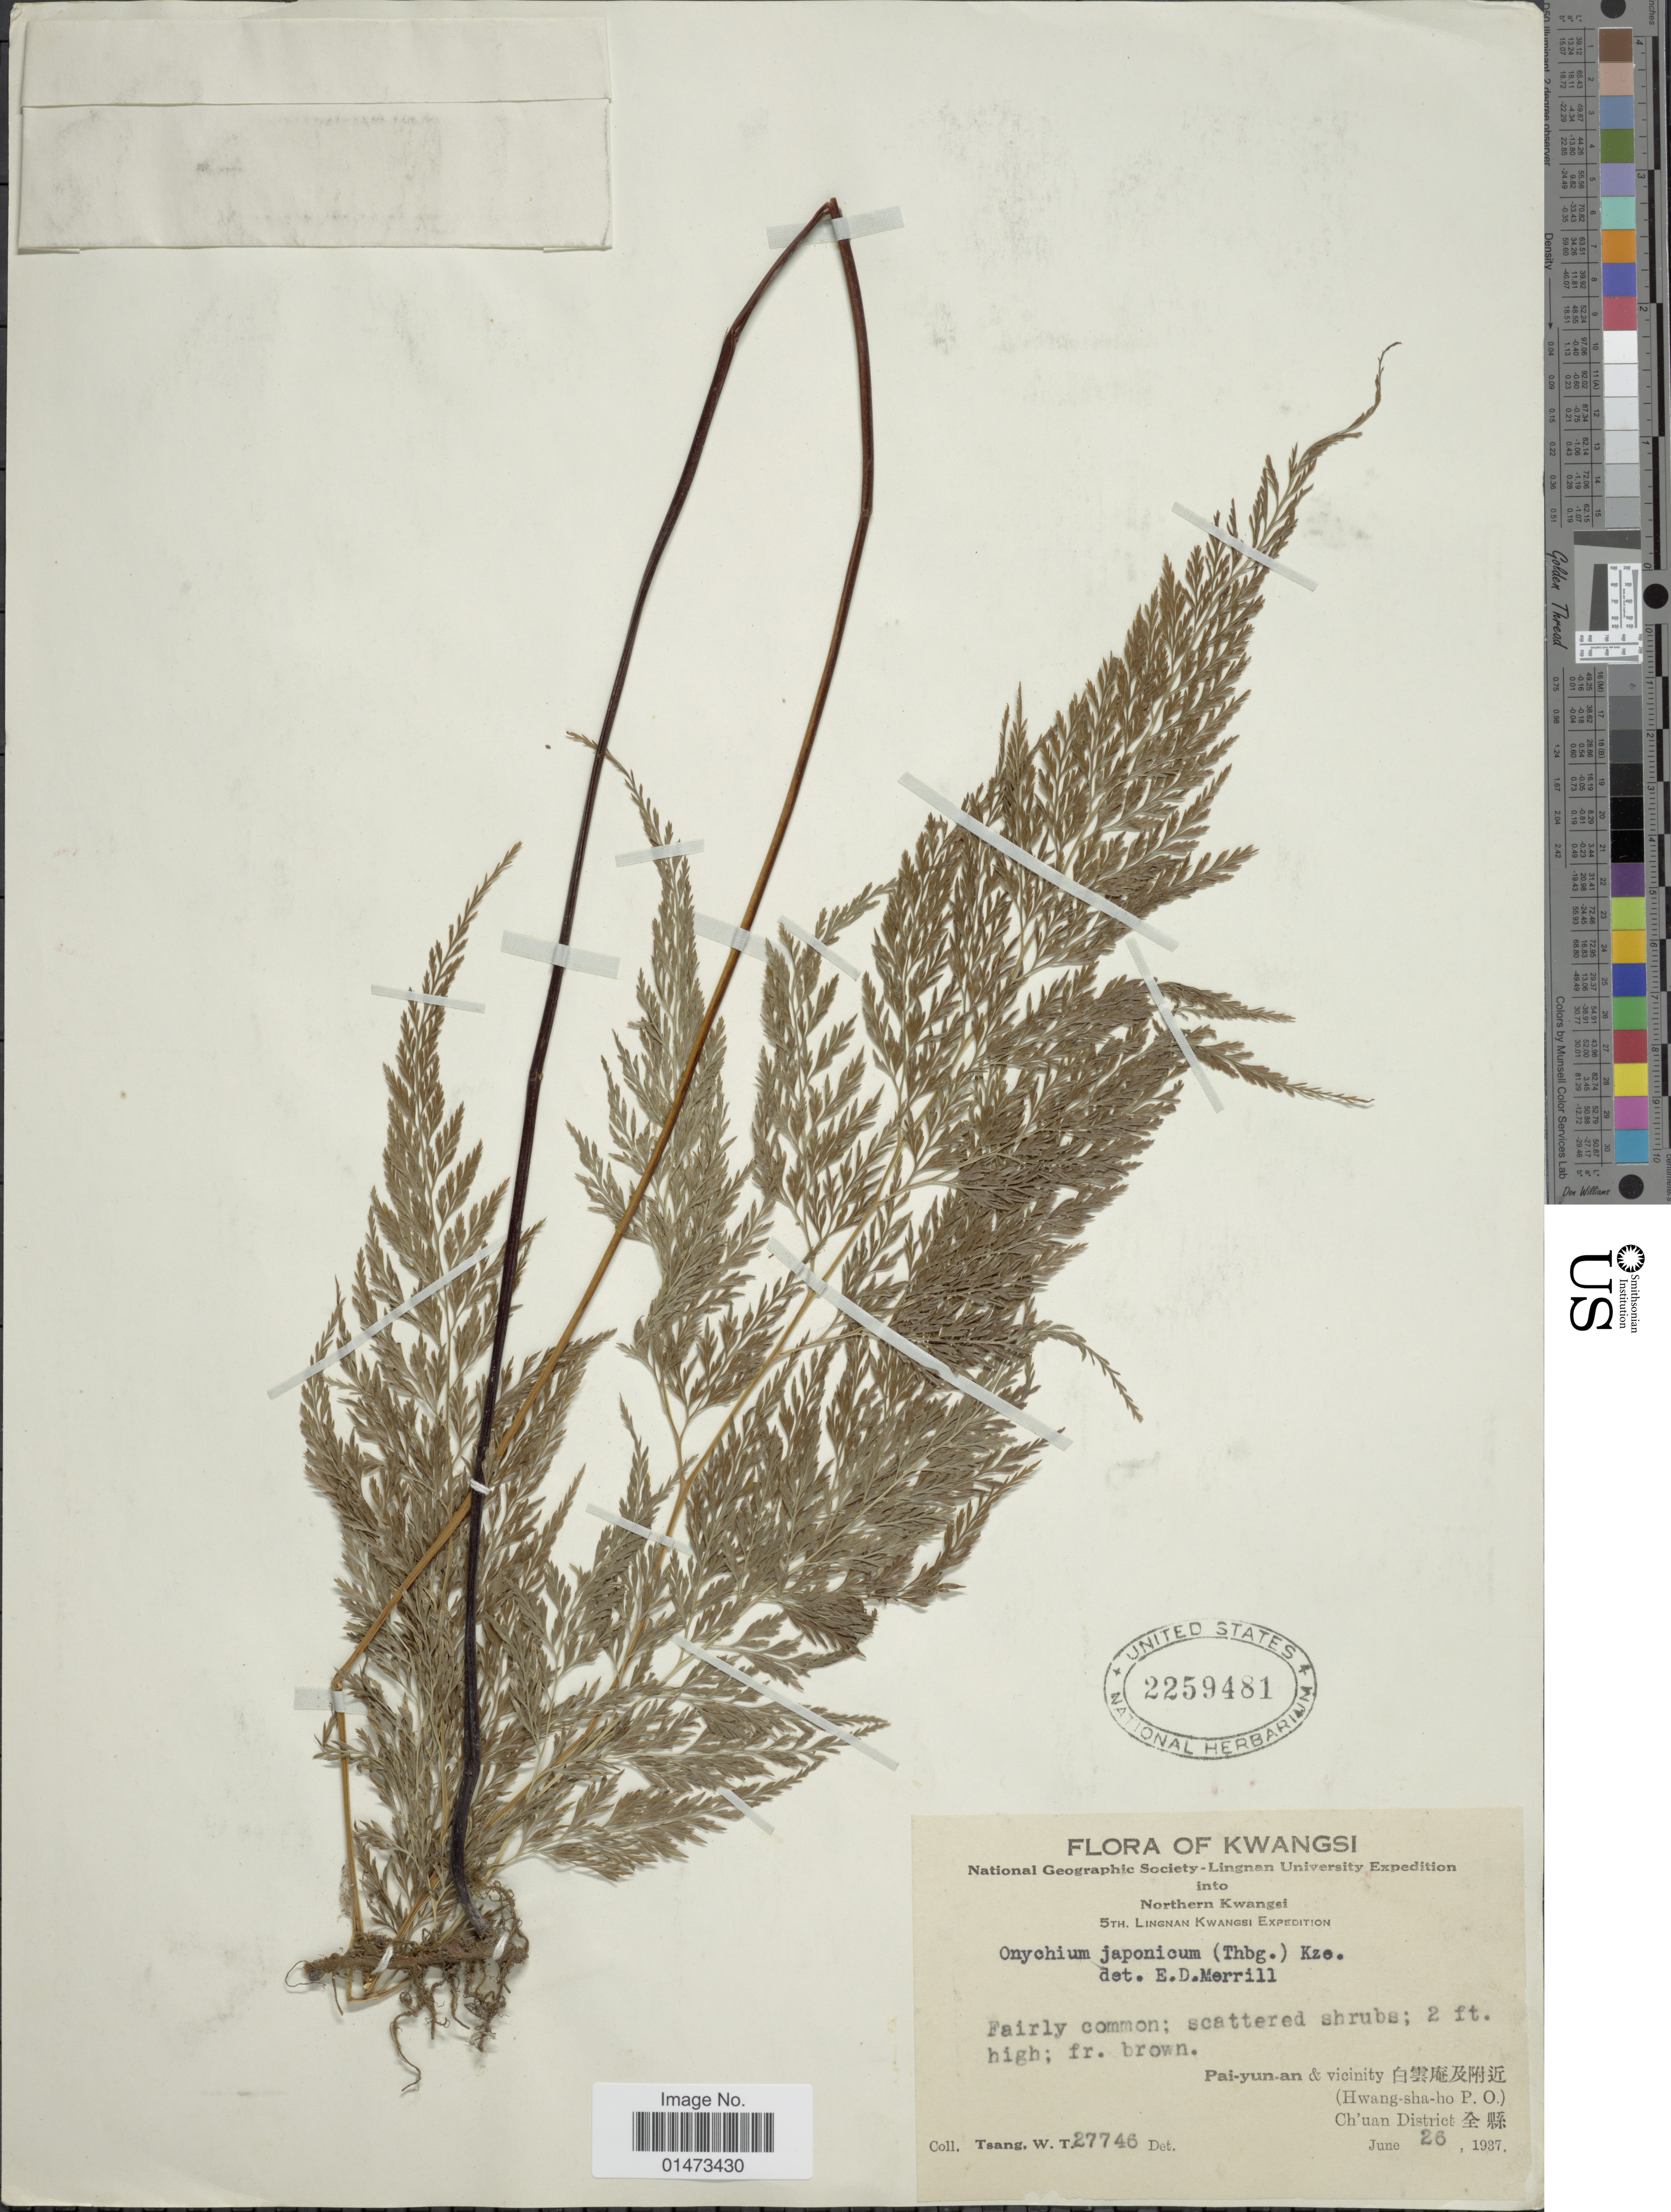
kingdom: Plantae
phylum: Tracheophyta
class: Polypodiopsida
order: Polypodiales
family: Pteridaceae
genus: Onychium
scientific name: Onychium japonicum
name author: (Thunb.) Kunze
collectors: W. T. Tsang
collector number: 27746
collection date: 1937-06-26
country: China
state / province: Guangxi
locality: Kwangsi, Northern Kwangsi, Pai-yun-an & vicinity (Hwang-sha-ho P. O.) Ch'uan District.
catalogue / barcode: US 2259481